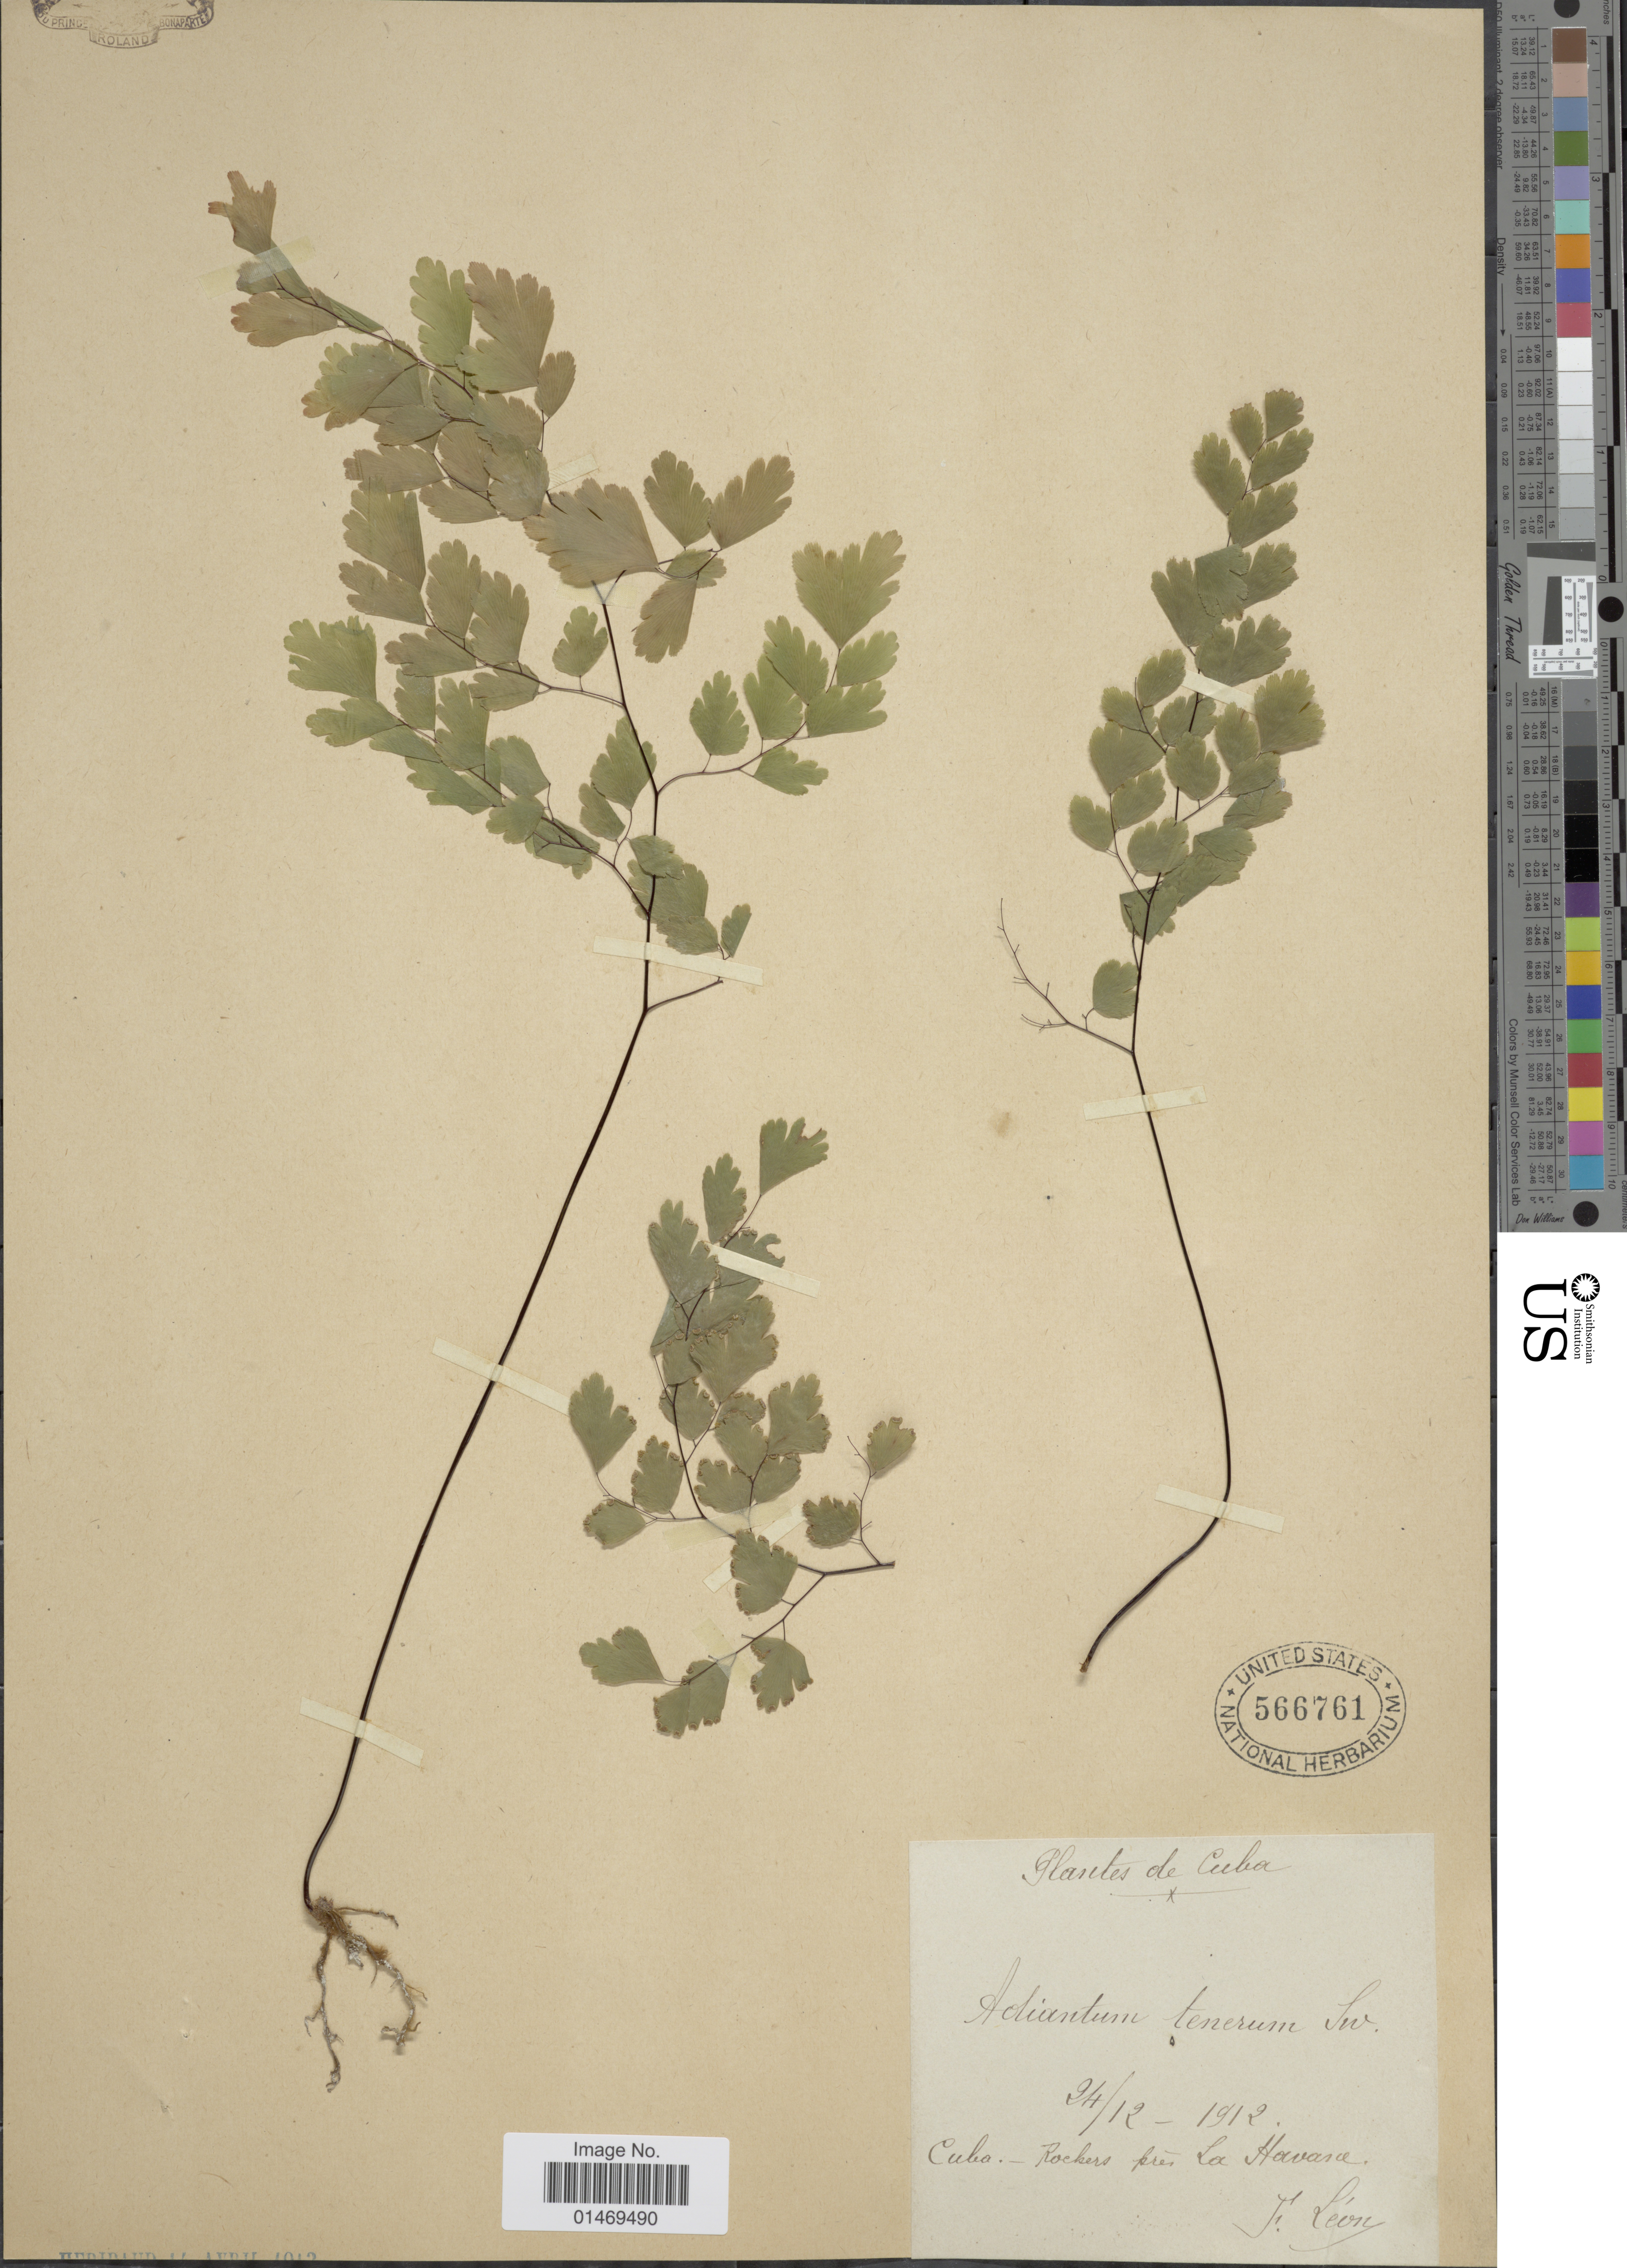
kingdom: Plantae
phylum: Tracheophyta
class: Polypodiopsida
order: Polypodiales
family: Pteridaceae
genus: Adiantum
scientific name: Adiantum tenerum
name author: Sw.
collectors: F. Leon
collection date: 1912-12-24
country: Cuba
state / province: La Habana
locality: Rochers pres La Havana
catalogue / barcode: US 566761